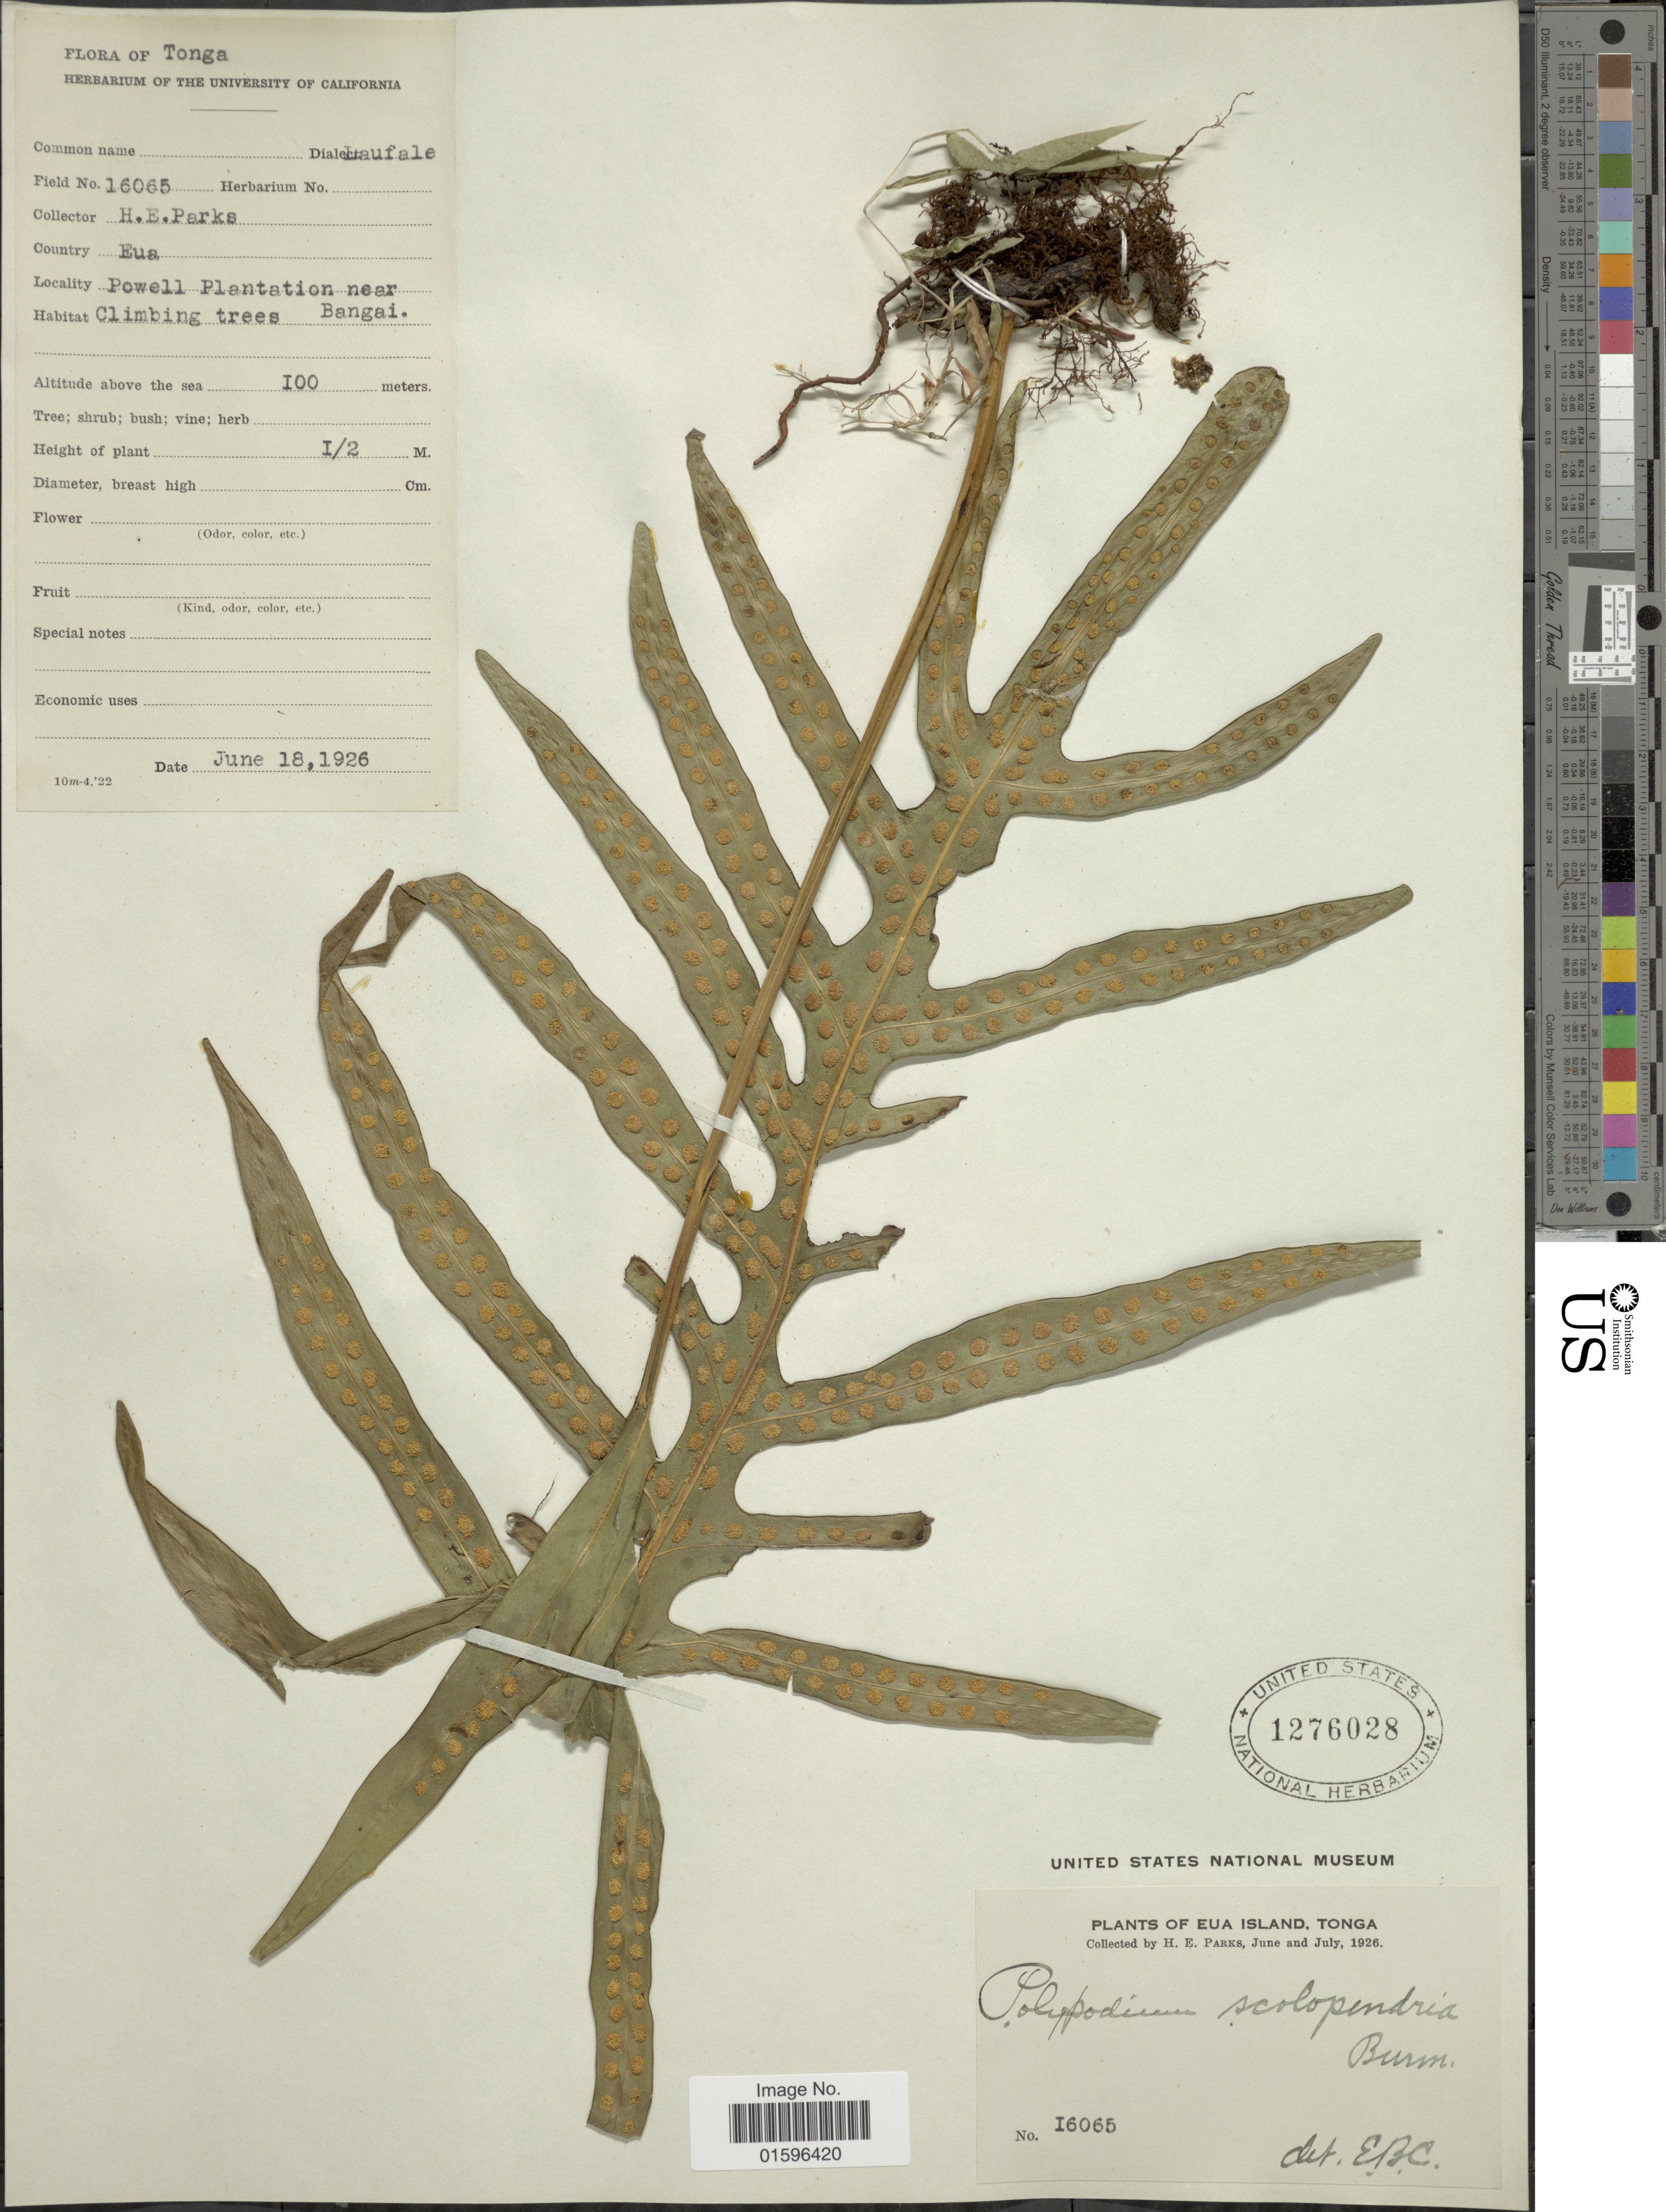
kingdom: Plantae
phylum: Tracheophyta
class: Polypodiopsida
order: Polypodiales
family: Polypodiaceae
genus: Polypodium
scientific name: Polypodium scolopendria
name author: Burm. f.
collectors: H. E. Parks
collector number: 16065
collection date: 1926-06/1926-07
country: Tonga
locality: Eua Island, Tonga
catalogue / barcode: US 1276028